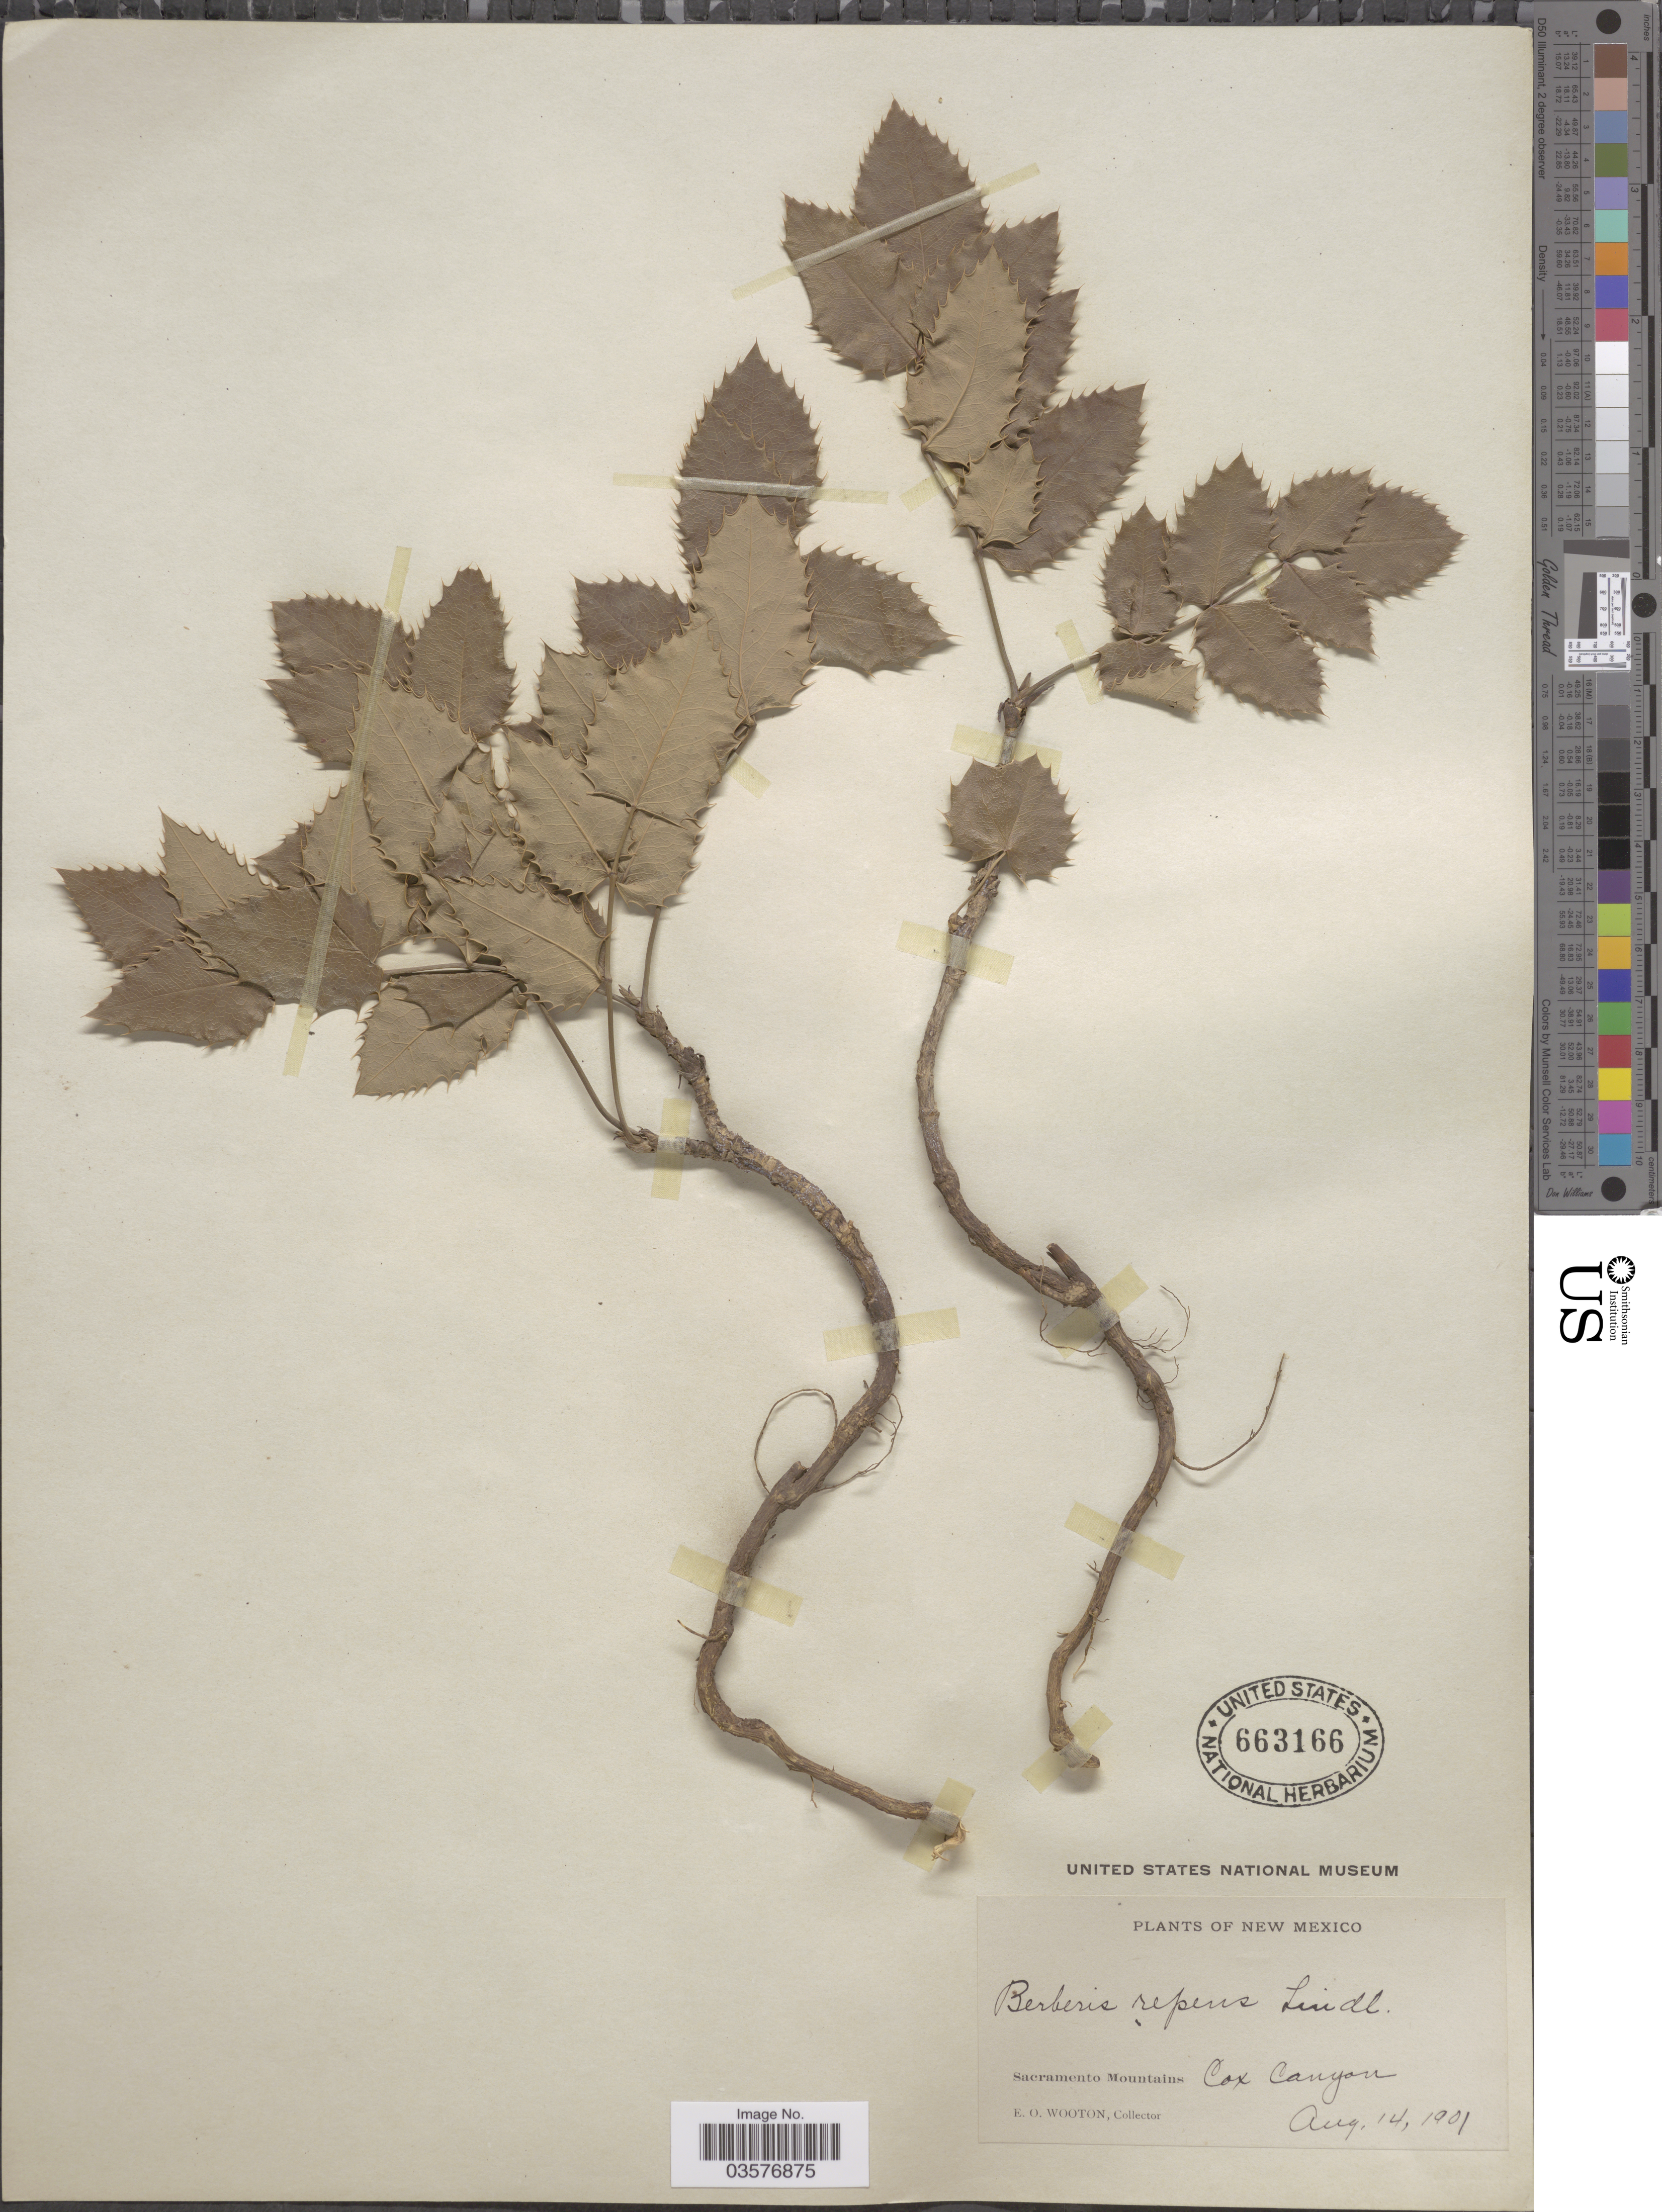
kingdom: Plantae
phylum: Tracheophyta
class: Magnoliopsida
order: Ranunculales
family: Berberidaceae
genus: Mahonia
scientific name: Mahonia repens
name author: (Lindl.) G. Don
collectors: E. O. Wooton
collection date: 1901-08-14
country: United States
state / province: New Mexico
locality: Sacramento Mountains. Cox Canyon.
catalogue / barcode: US 663166